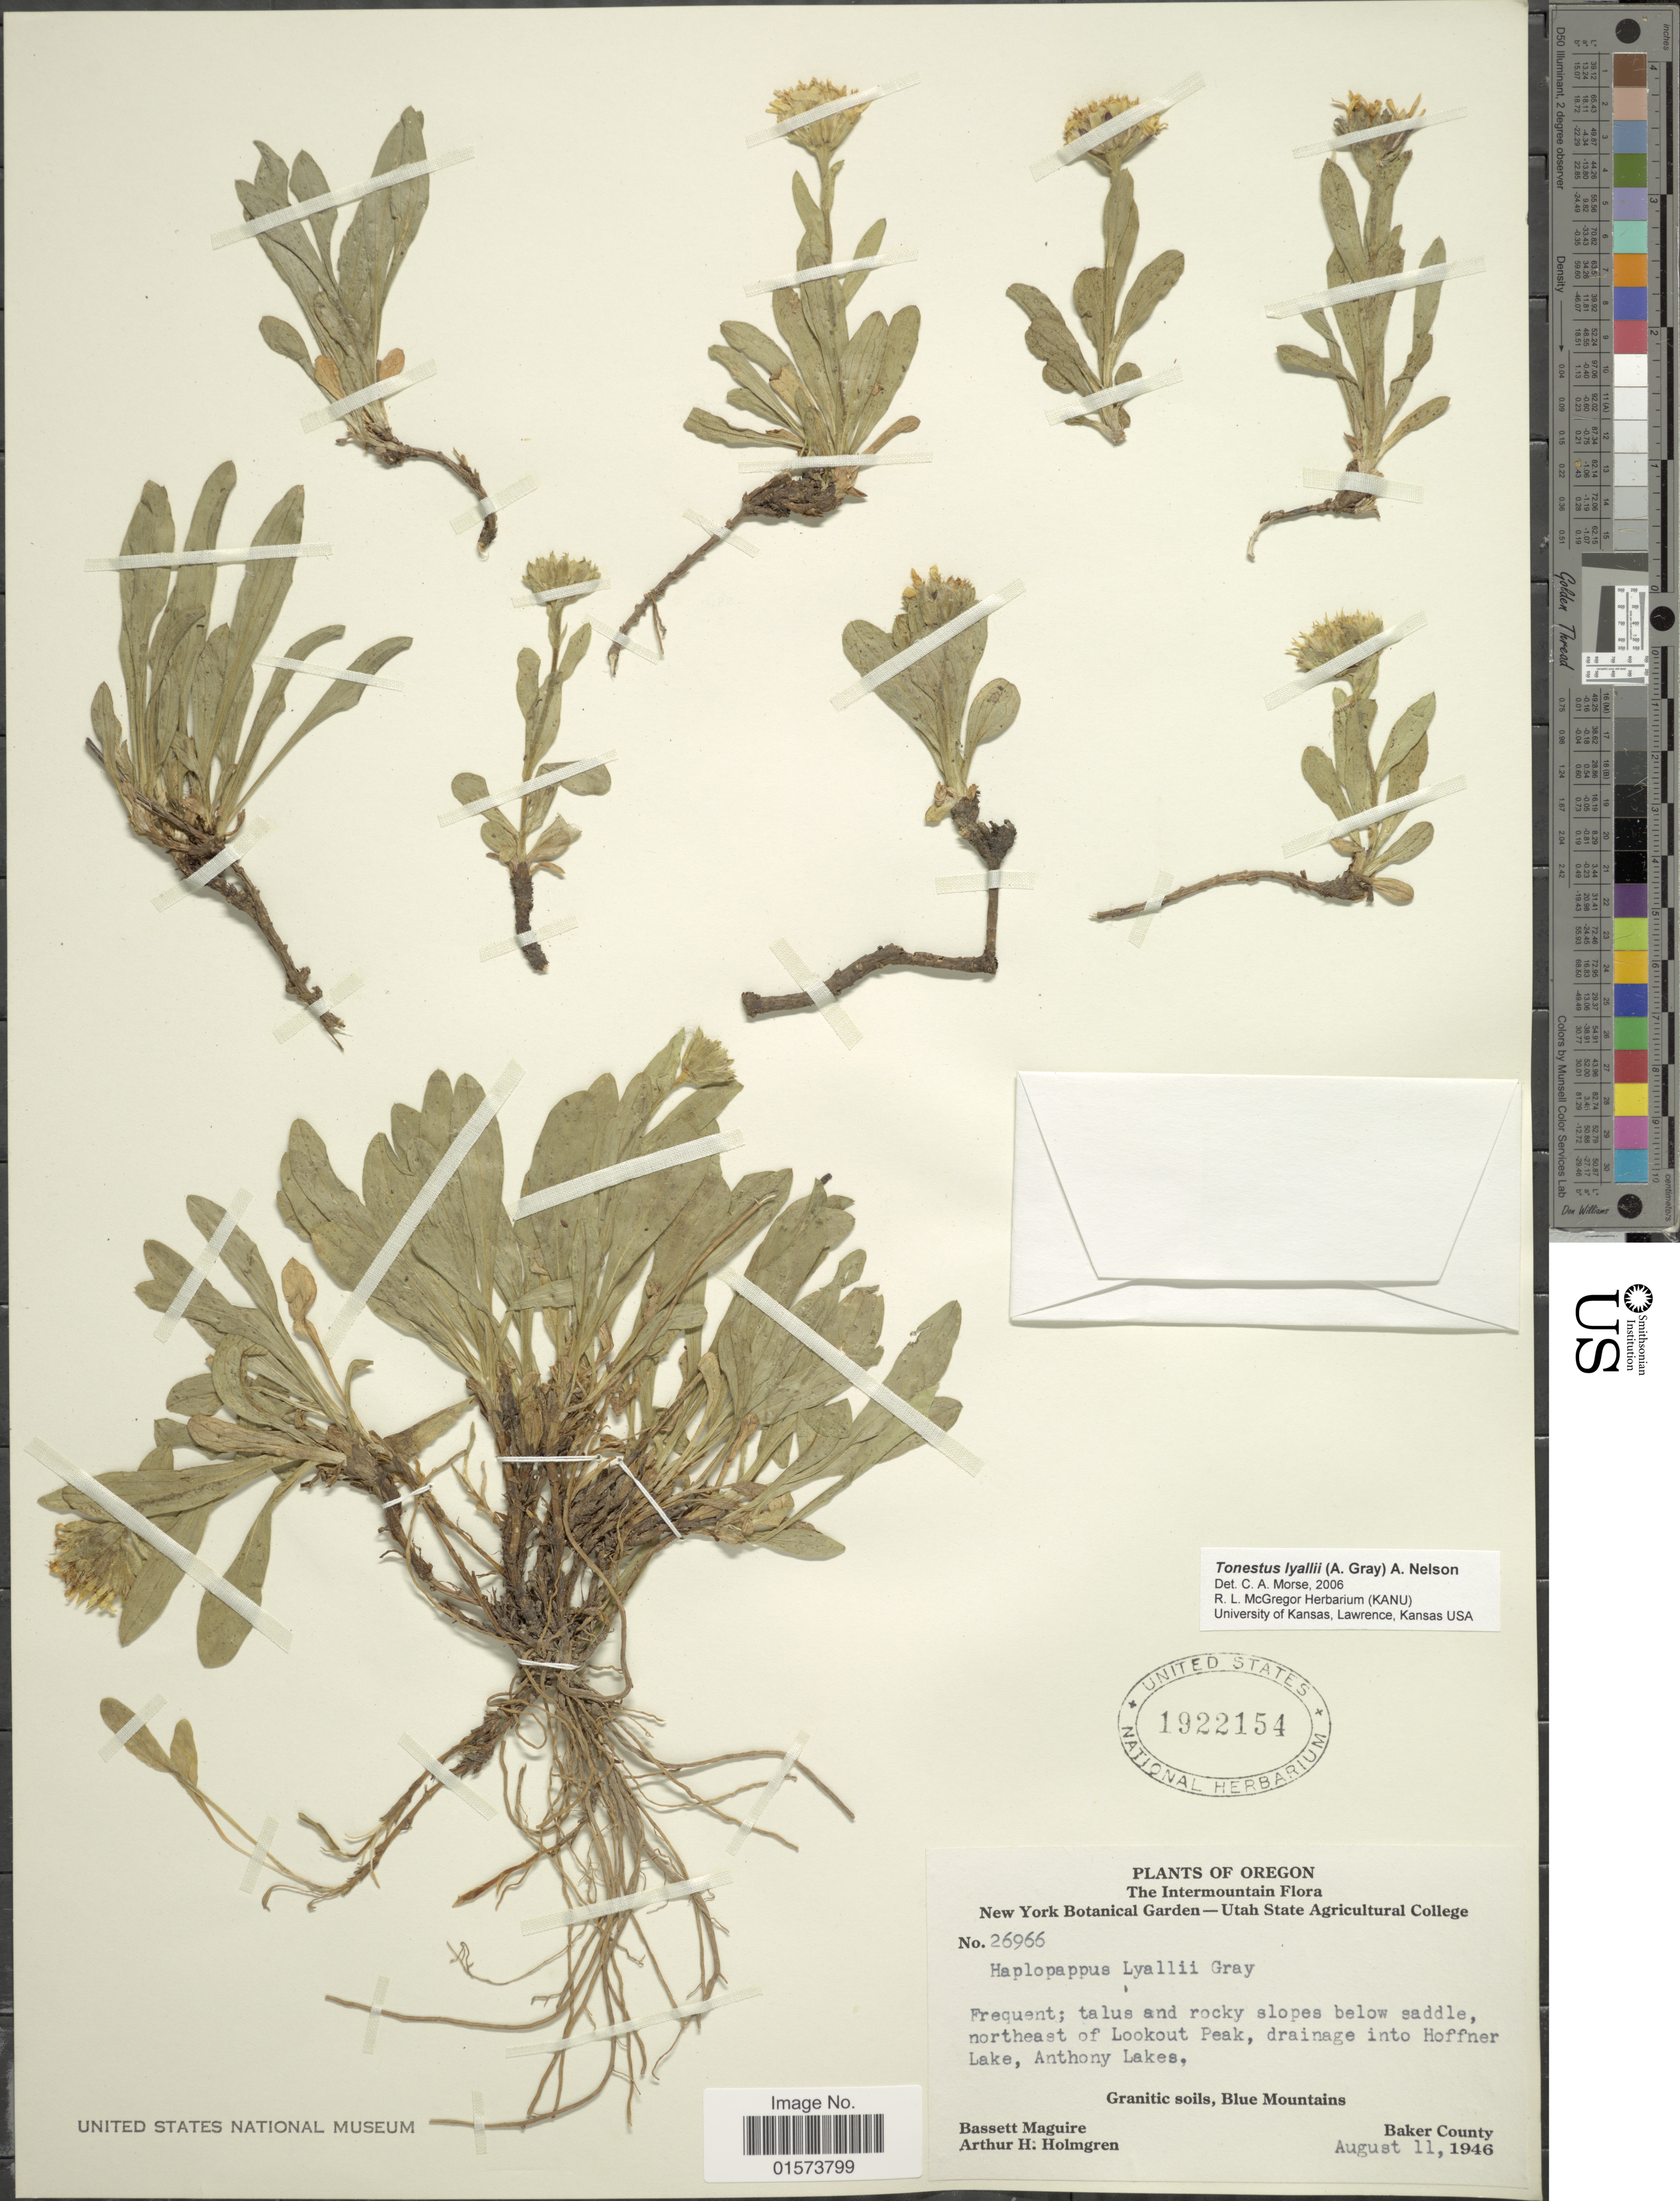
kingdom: Plantae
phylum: Tracheophyta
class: Magnoliopsida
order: Asterales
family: Asteraceae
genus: Tonestus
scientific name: Tonestus lyallii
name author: (A. Gray) A. Nelson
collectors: B. Maguire & A. H. Holmgren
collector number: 26966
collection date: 1946-08-11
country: United States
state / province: Oregon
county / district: Baker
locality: Intermountain, talus and rocky slopes below saddle, northeast of Lookout Peak, drainage into Hoffner Lake, Anthony Lakes, Granitic soils, Blue Mountains, Baker County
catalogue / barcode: US 1922154